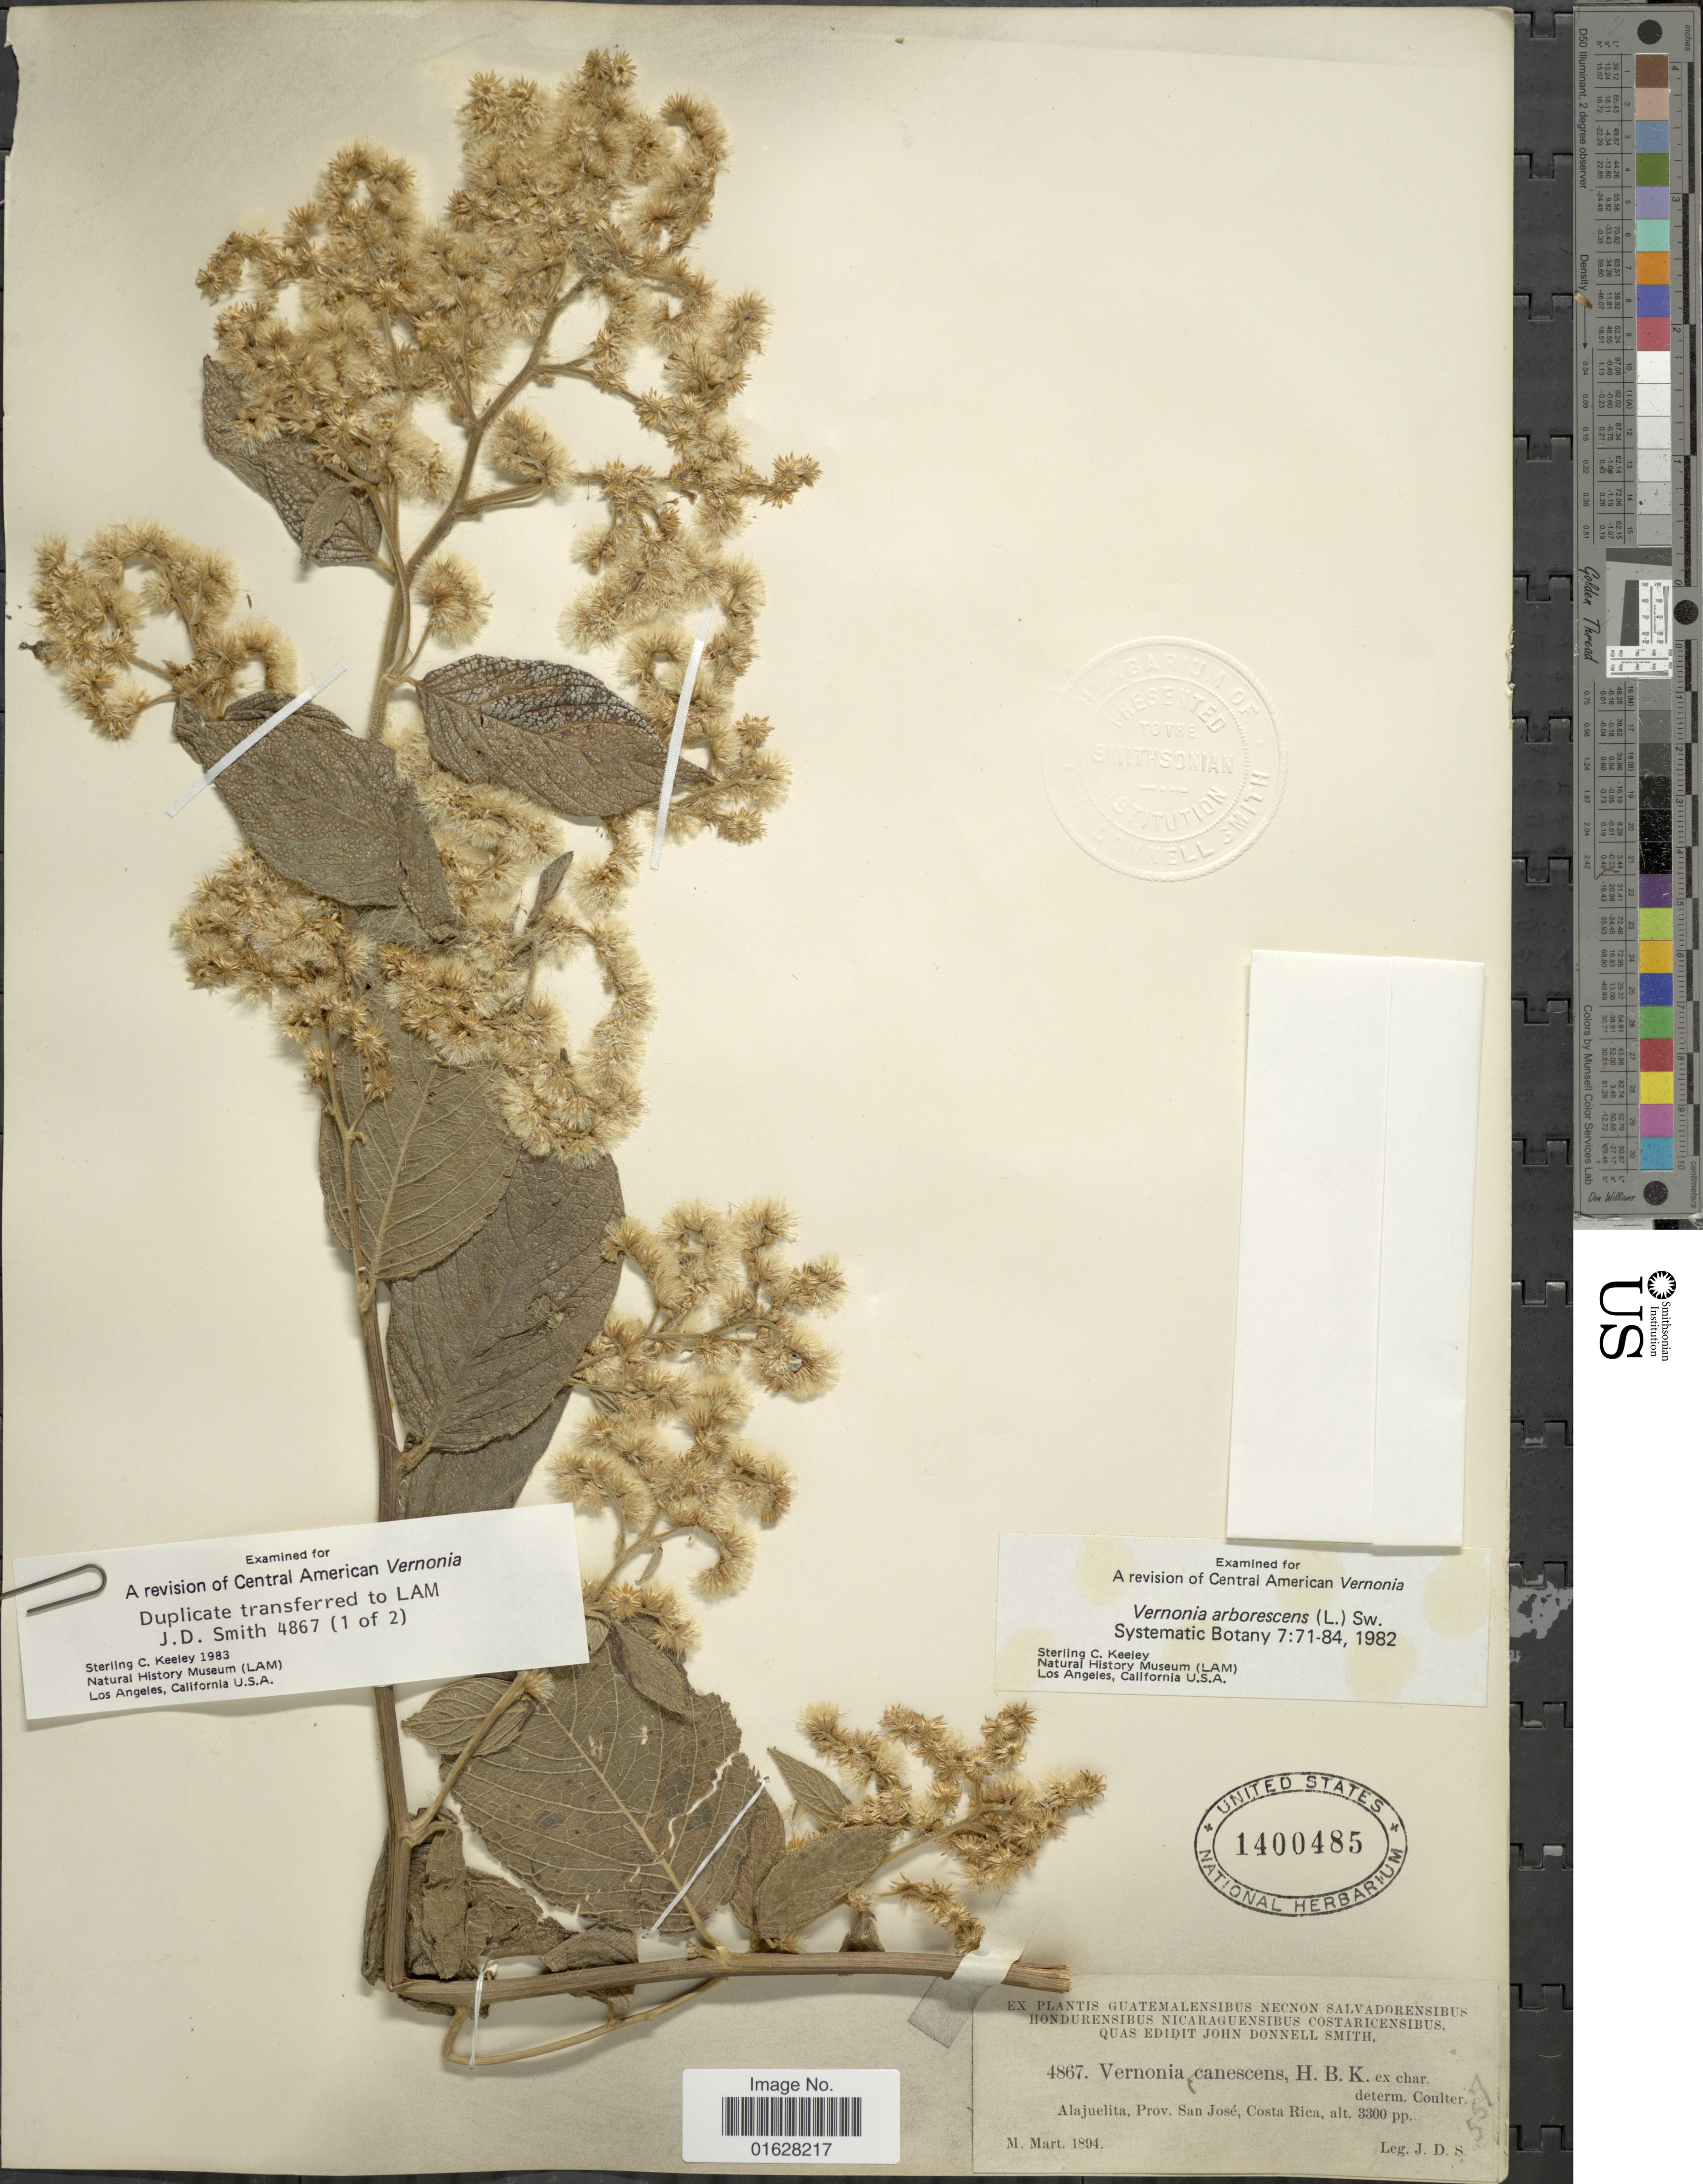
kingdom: Plantae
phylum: Tracheophyta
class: Magnoliopsida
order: Asterales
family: Asteraceae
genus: Lepidaploa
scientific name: Lepidaploa canescens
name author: (Kunth) H. Rob.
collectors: J. Donnell Smith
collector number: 4867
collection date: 1894-03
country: Costa Rica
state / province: San José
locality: Alajuela, Prov. San Jose, Costa Rica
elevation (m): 1006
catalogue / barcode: US 1400485